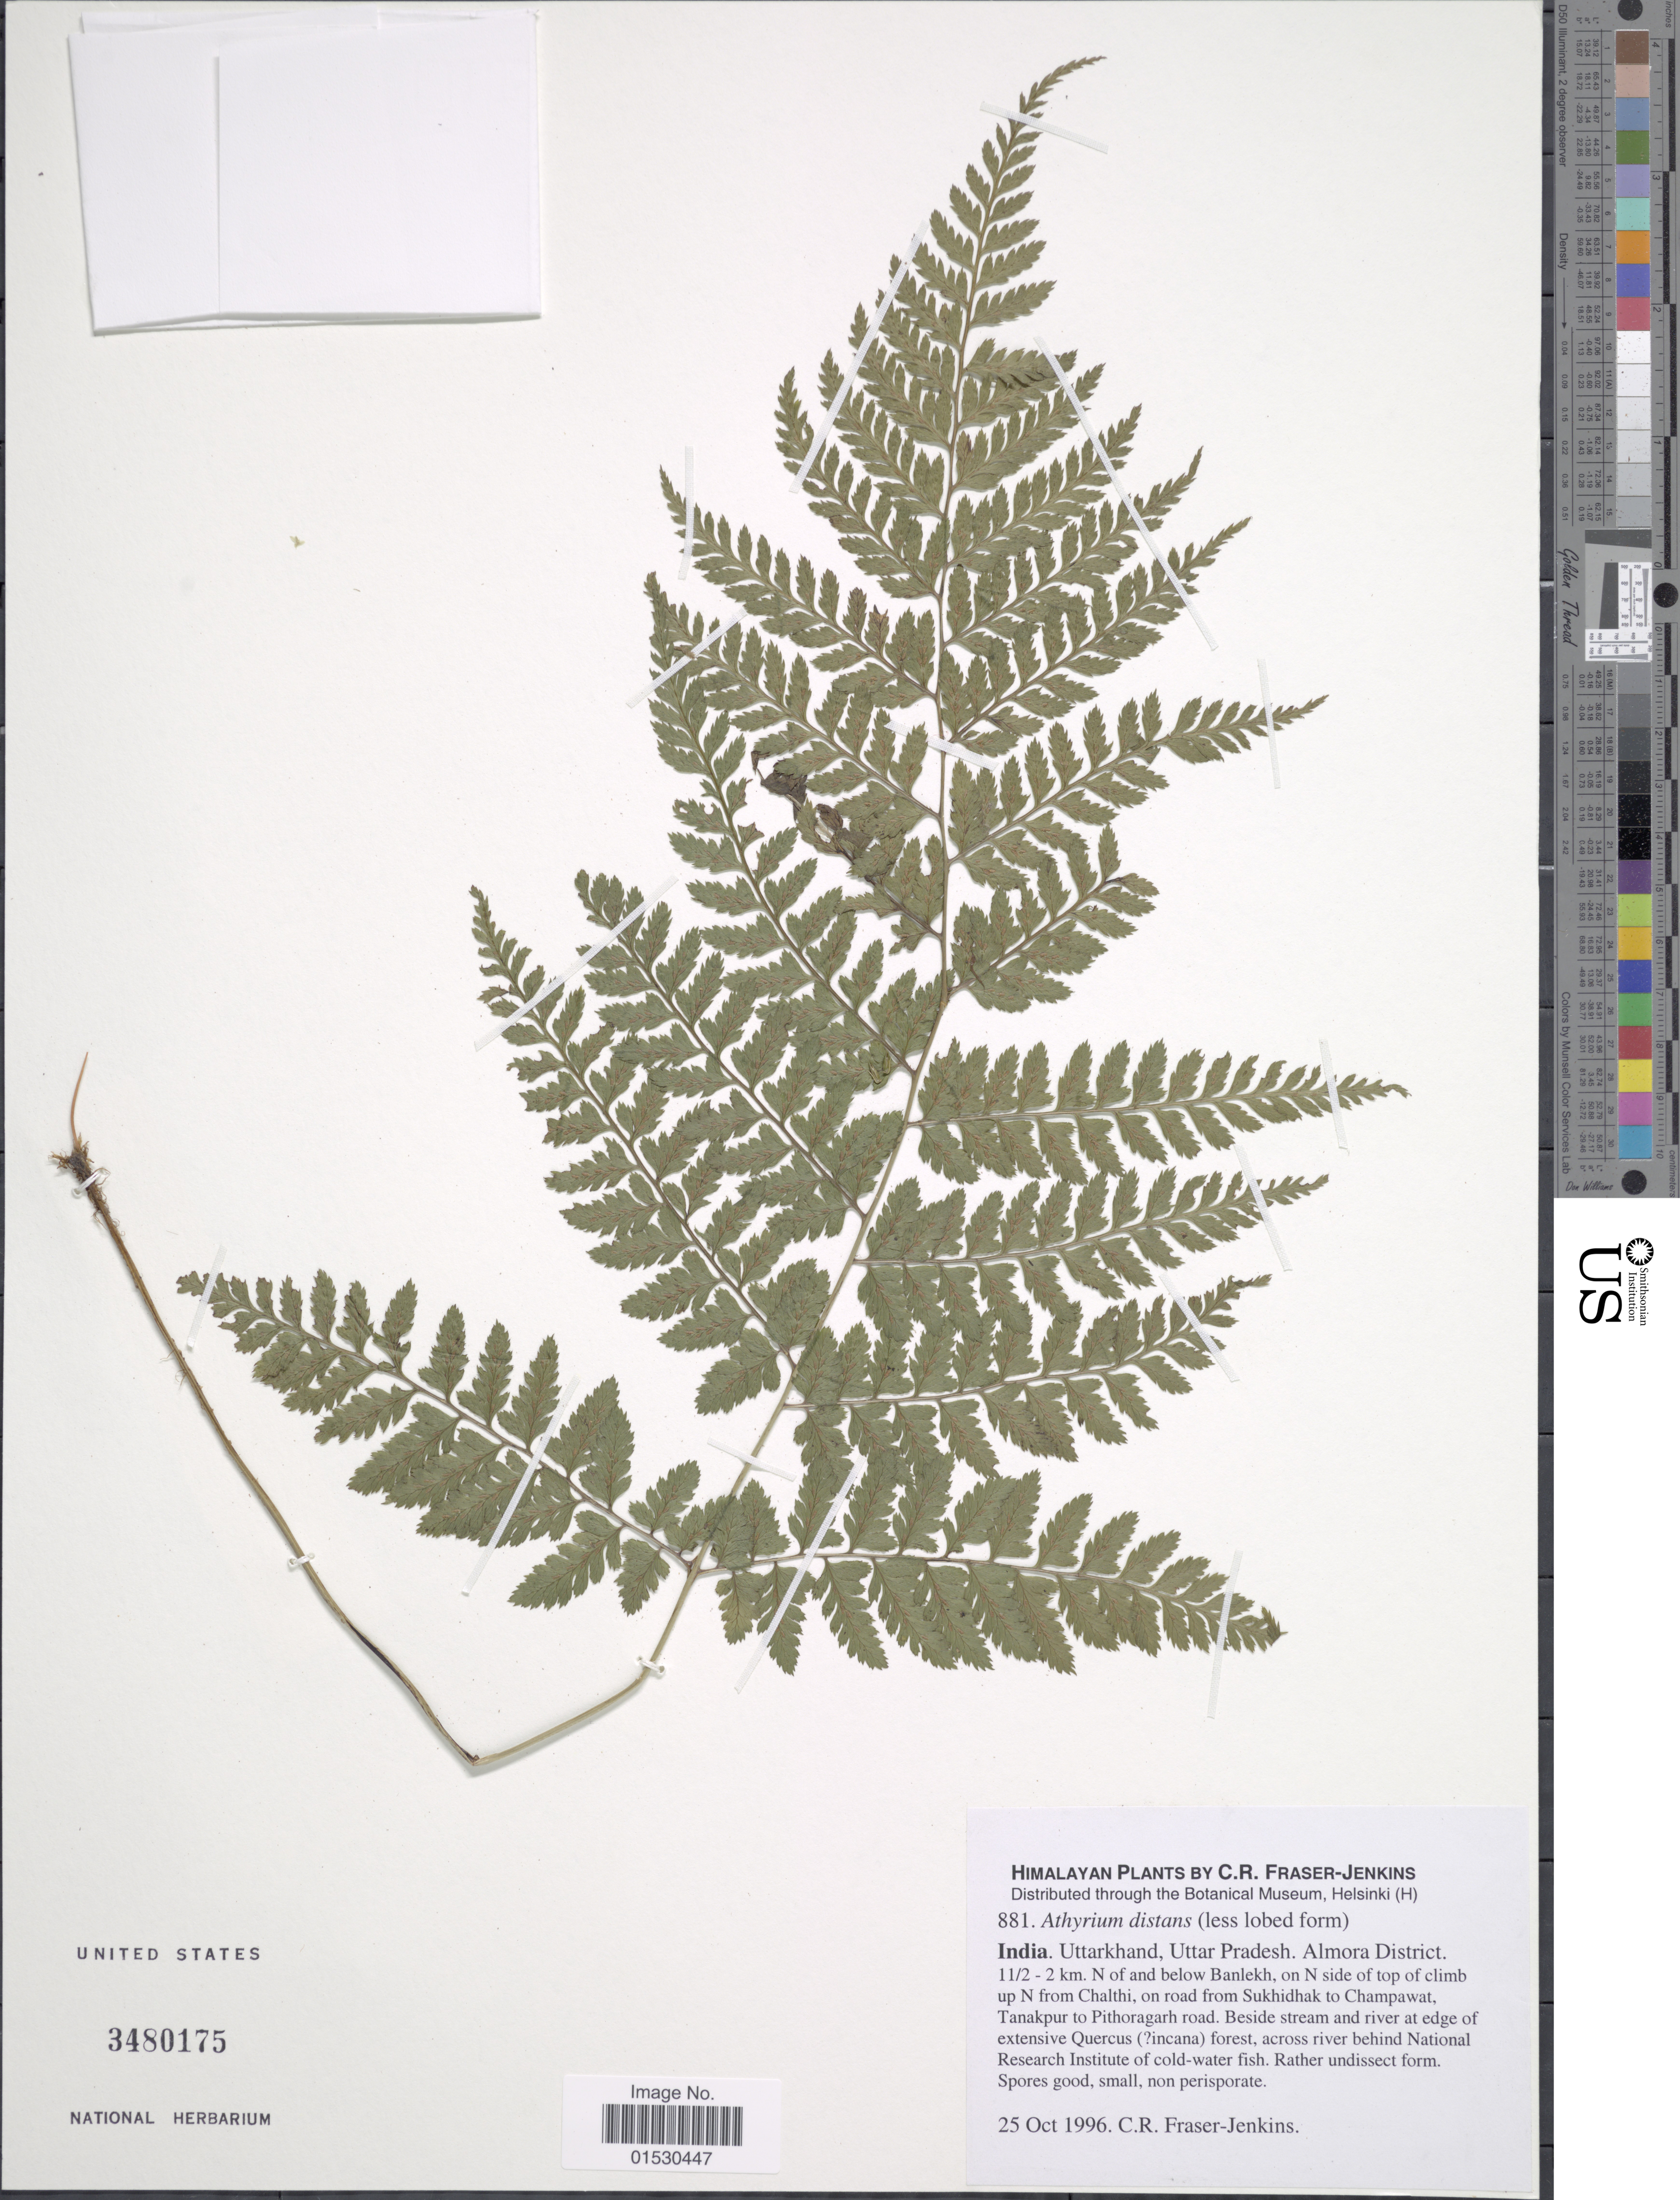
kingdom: Plantae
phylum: Tracheophyta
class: Polypodiopsida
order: Polypodiales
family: Athyriaceae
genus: Athyrium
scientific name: Athyrium distans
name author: (D. Don) T. Moore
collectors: C. R. Fraser-Jenkins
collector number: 881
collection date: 1996-10-25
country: India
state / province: Uttarakhand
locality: Uttar Pradesh, Almora District. 1/2 - 2 km. N of and below Banlekh, on N side of top of climb up N from Chalthi, on road from Sukidhak to Champawat, Tanakpur to Pithoragarh road. Beside stream and river at edge of extensive Quercus forest, across river behind National Research Institute of cold water fish. Rather undissect form. Spores good, small, non perisporate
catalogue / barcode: US 3480175